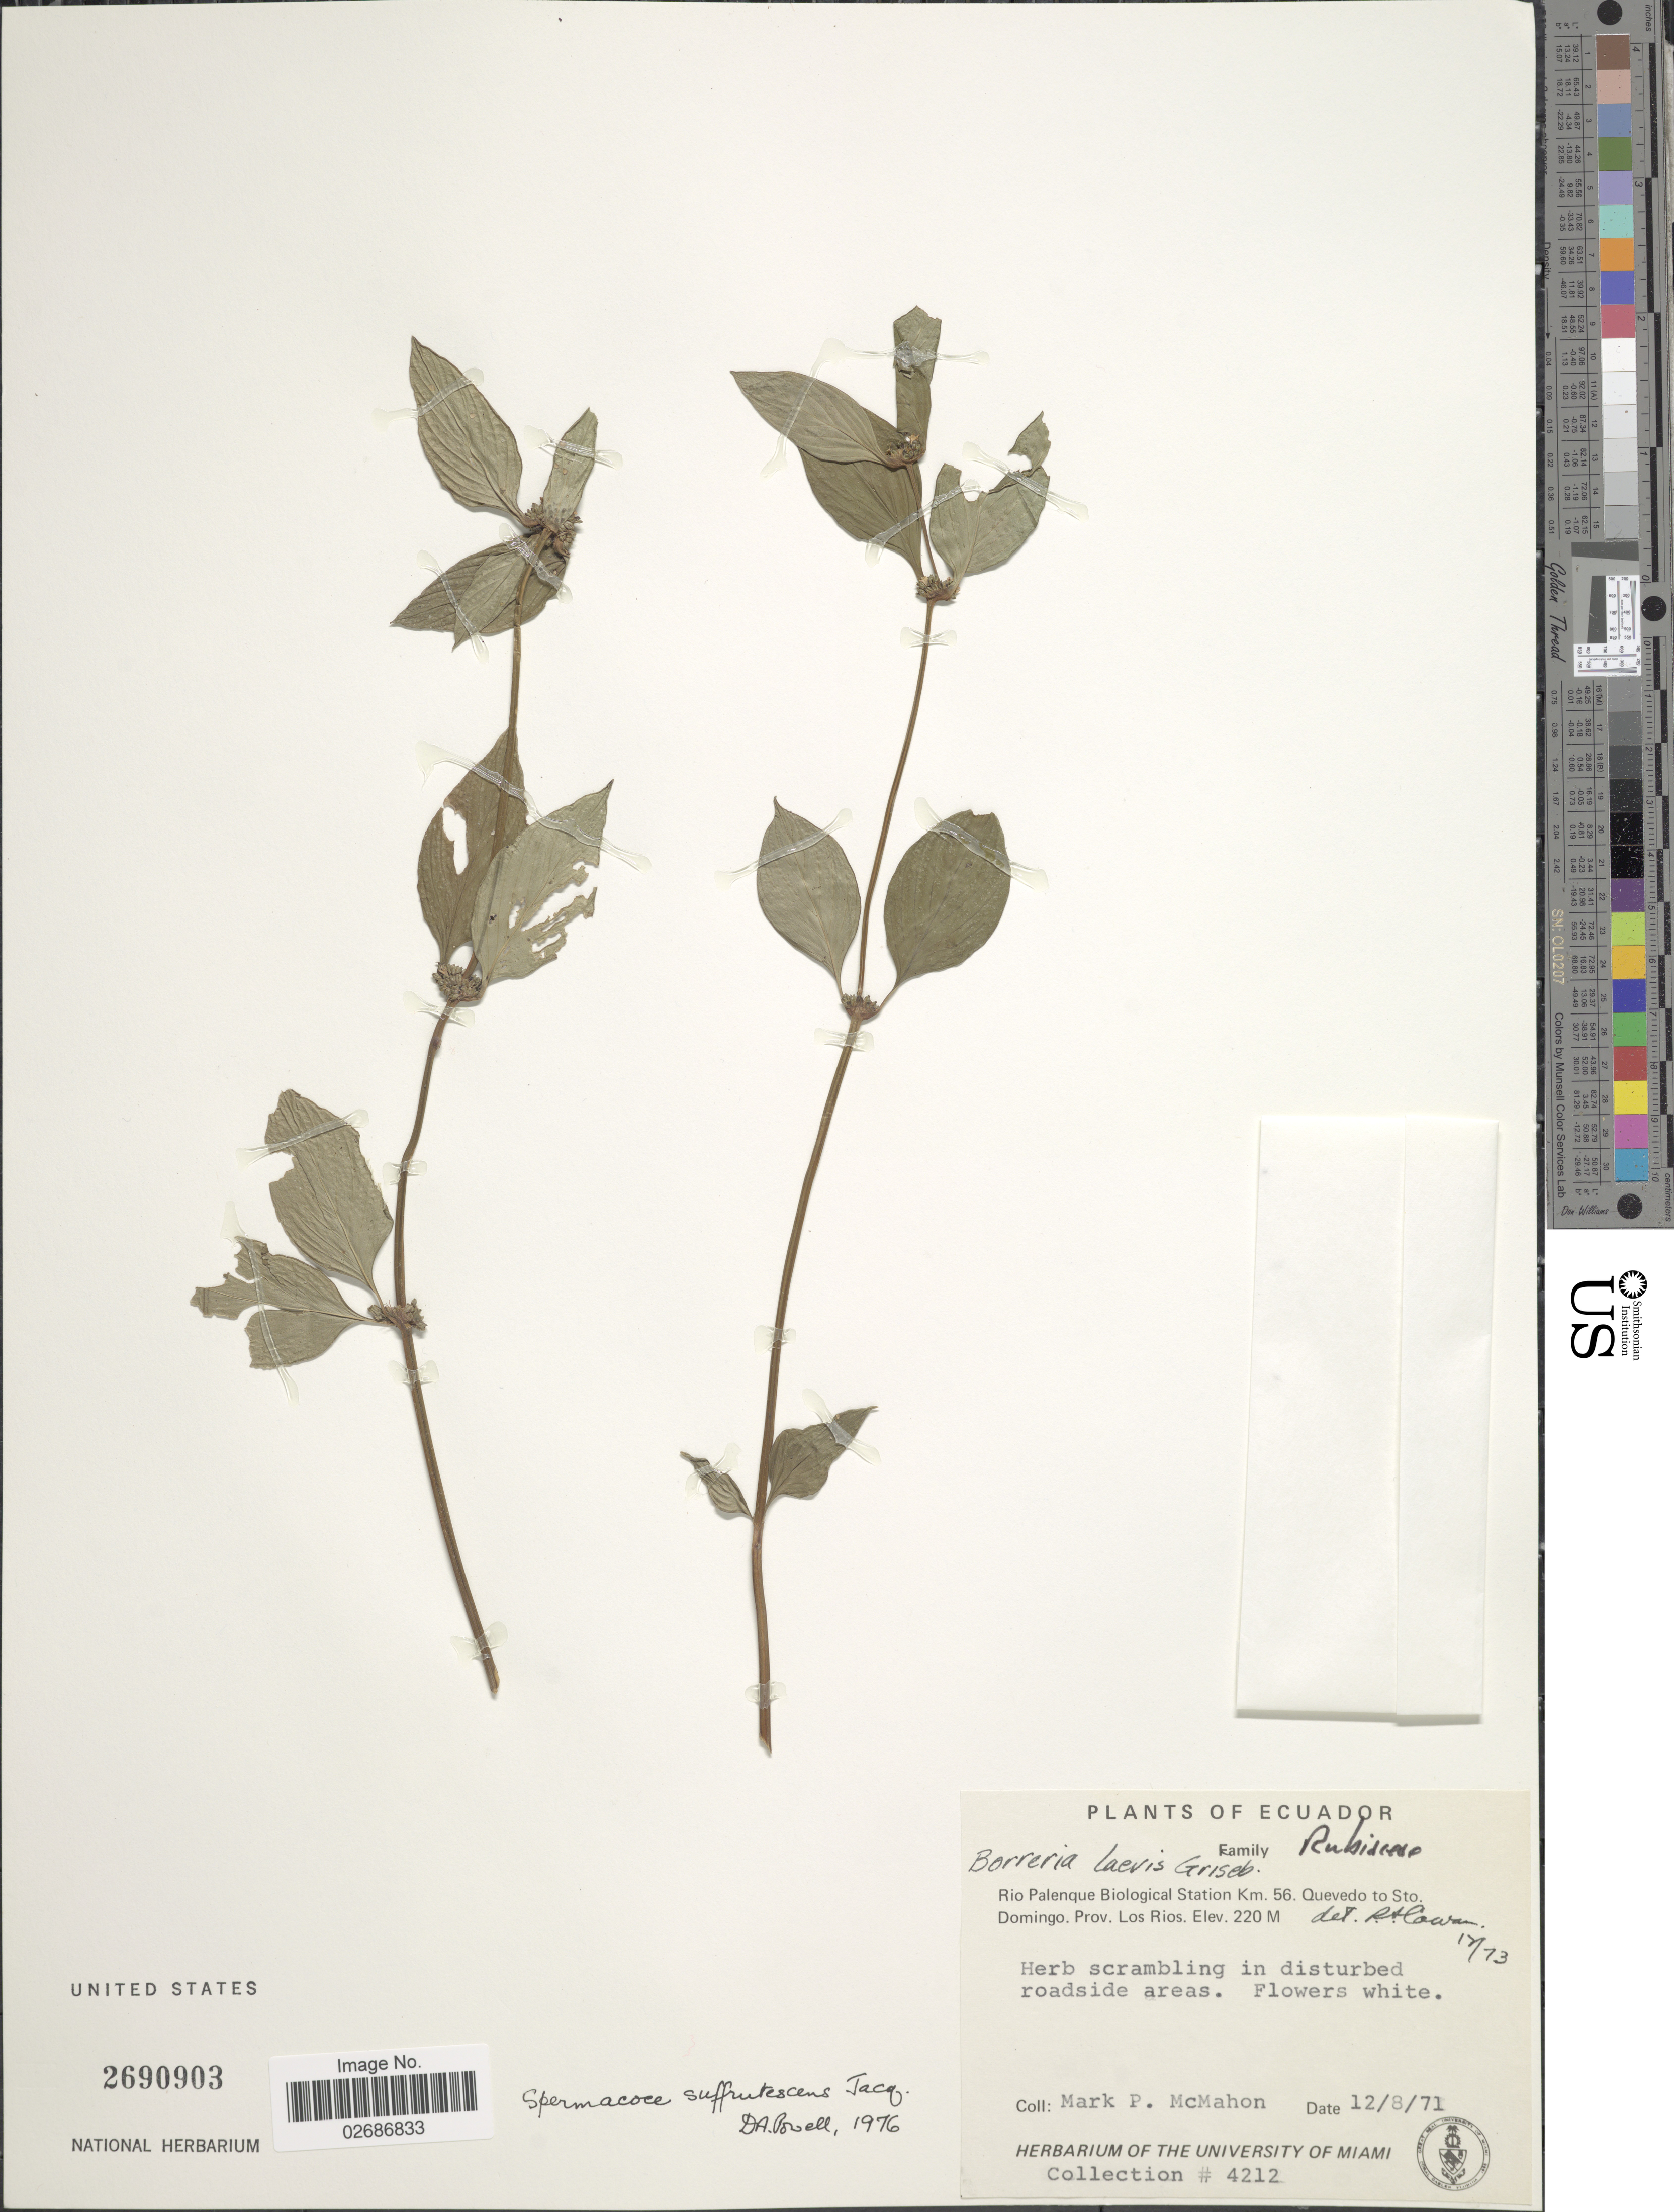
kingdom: Plantae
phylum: Tracheophyta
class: Magnoliopsida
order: Gentianales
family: Rubiaceae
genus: Borreria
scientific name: Borreria remota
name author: (Lam.) Bacigalupo & E.L. Cabral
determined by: Kirkbride, J. H., Jr.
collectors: M. McMahon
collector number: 12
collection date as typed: Transcribed d/m/y: 12/8/71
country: Ecuador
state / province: Los Ríos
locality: Rio Palenque Bilogical Station Km. 56, Quebedo to Sto. Domingo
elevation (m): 220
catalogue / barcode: US 2690903